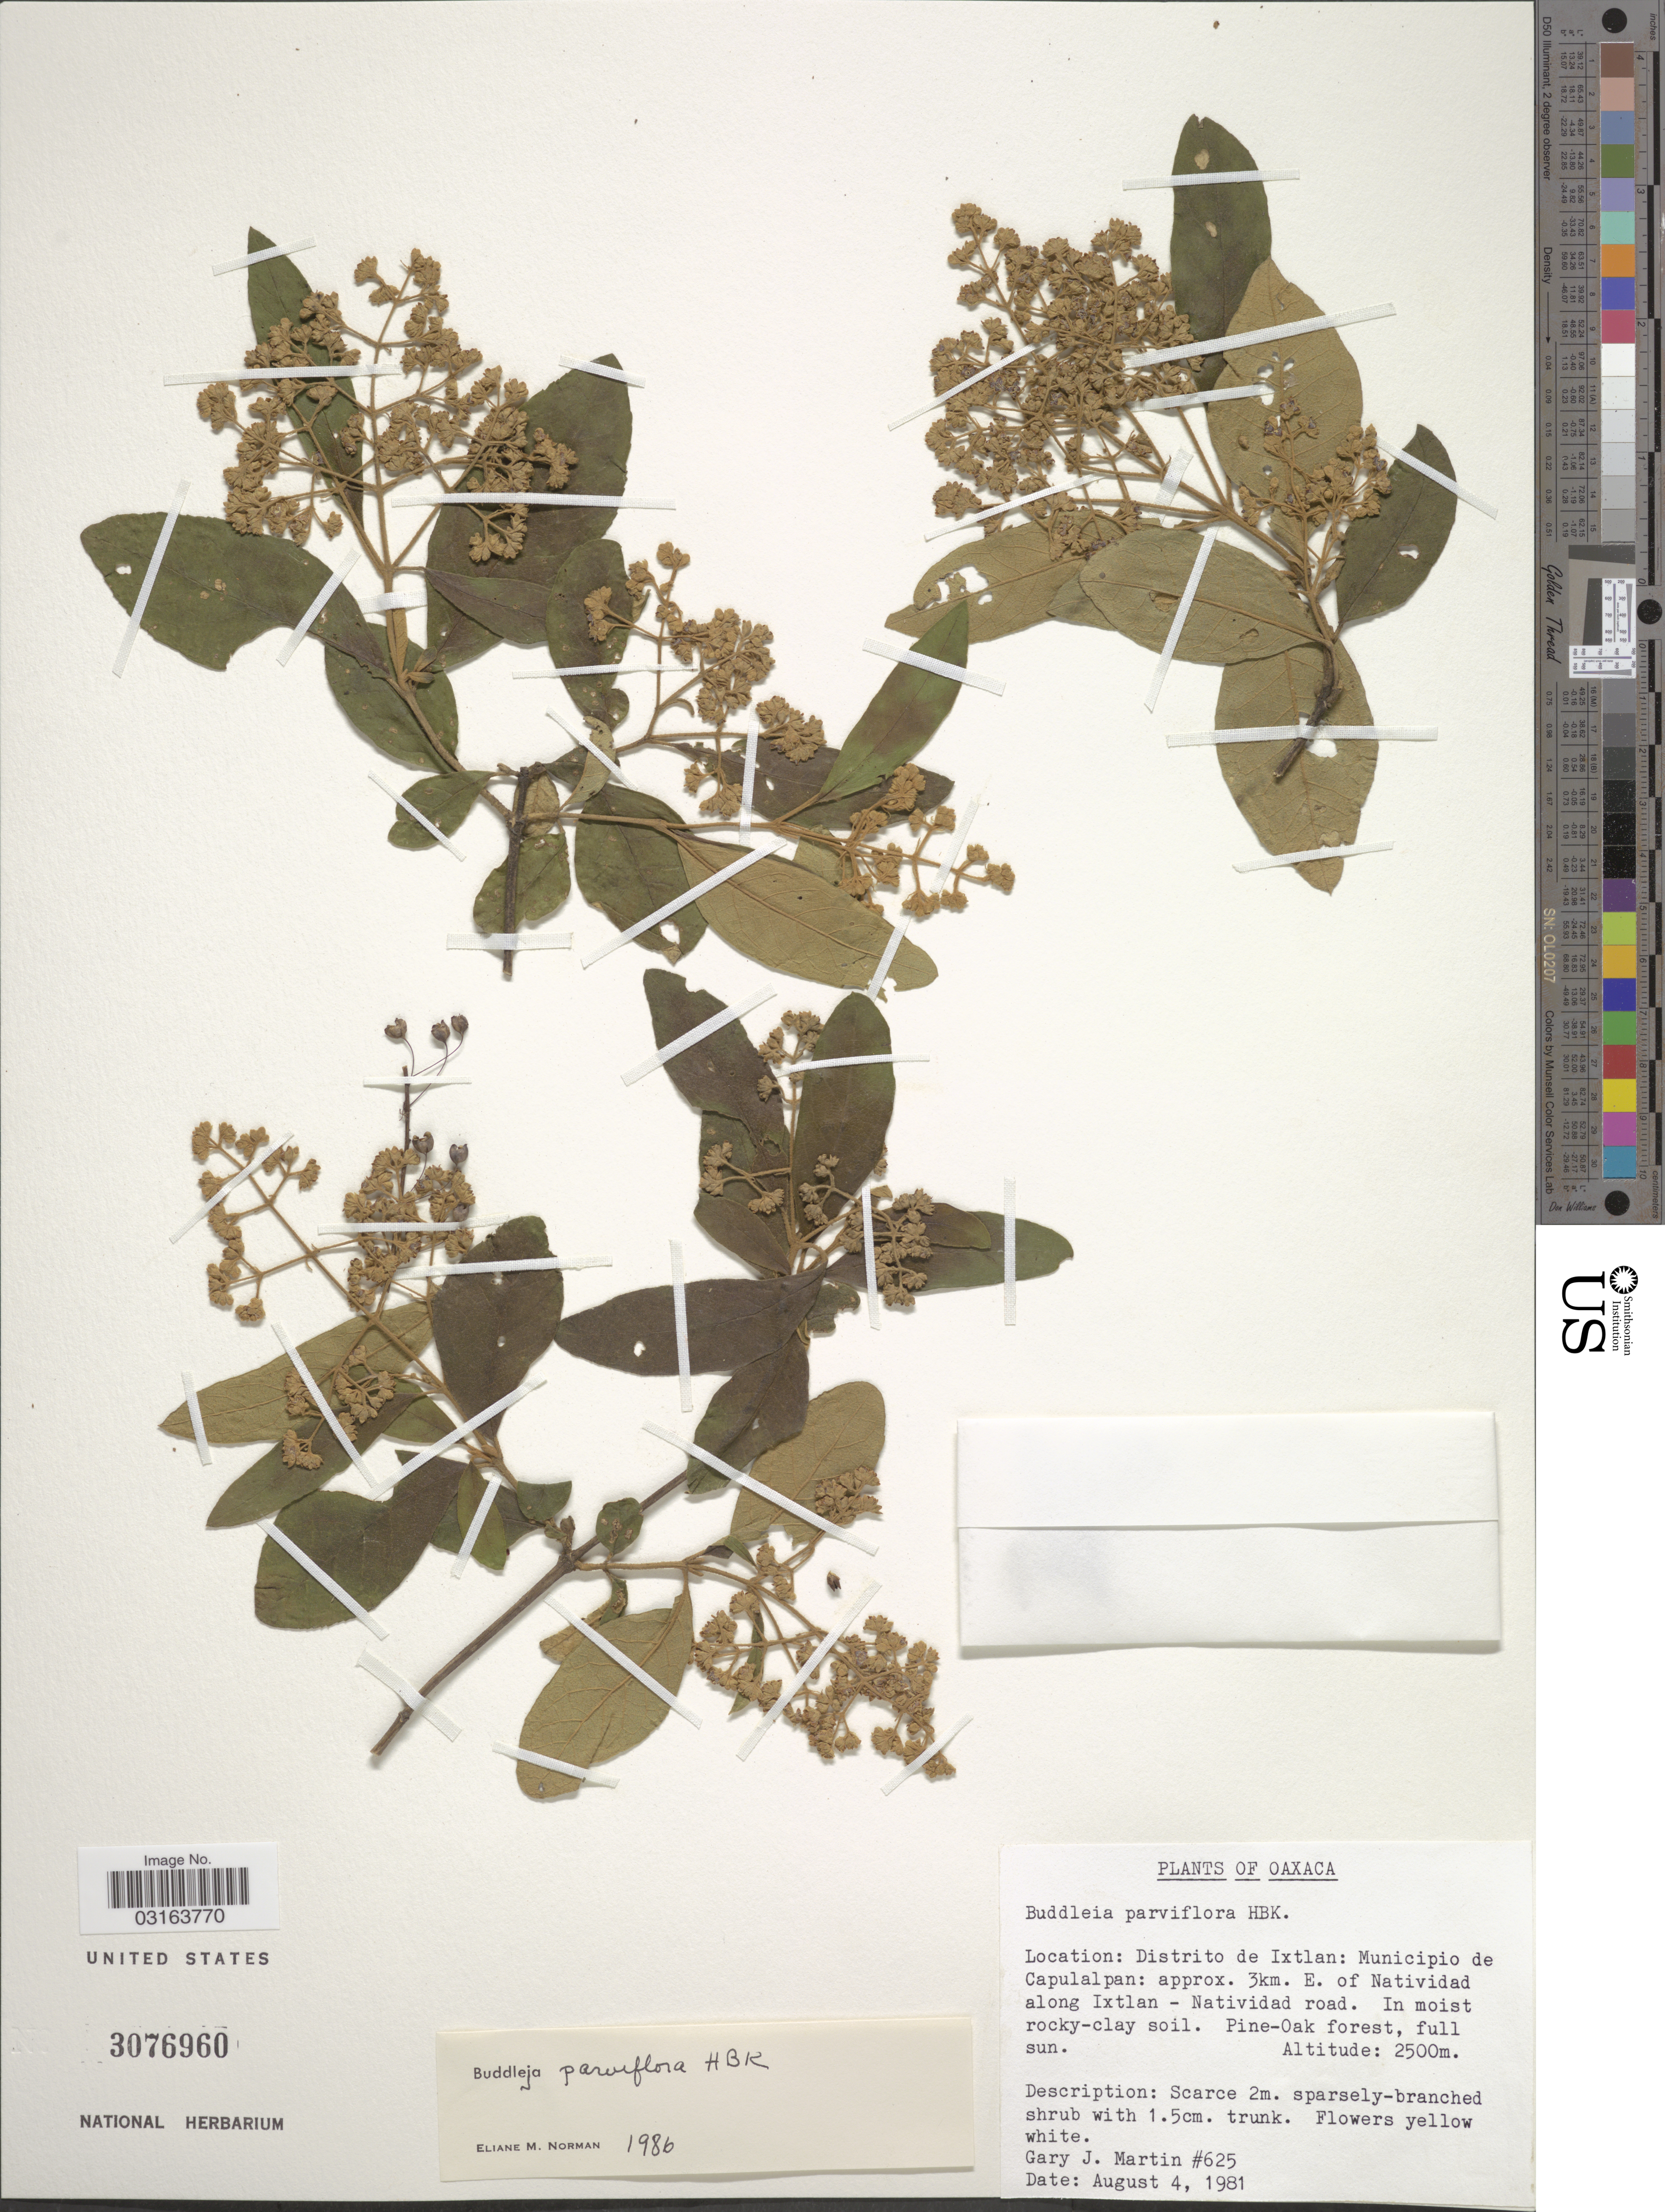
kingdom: Plantae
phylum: Tracheophyta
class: Magnoliopsida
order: Lamiales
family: Scrophulariaceae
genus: Buddleja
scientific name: Buddleja parviflora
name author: Kunth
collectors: G. J. Martin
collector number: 625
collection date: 1981-08-04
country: Mexico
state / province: Oaxaca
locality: Distrito de Ixtlan: Municipio de Capulalpan: approx. 3km. E. of Natividad along Ixtlan - Natividad road.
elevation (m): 2500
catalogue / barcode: US 3076960